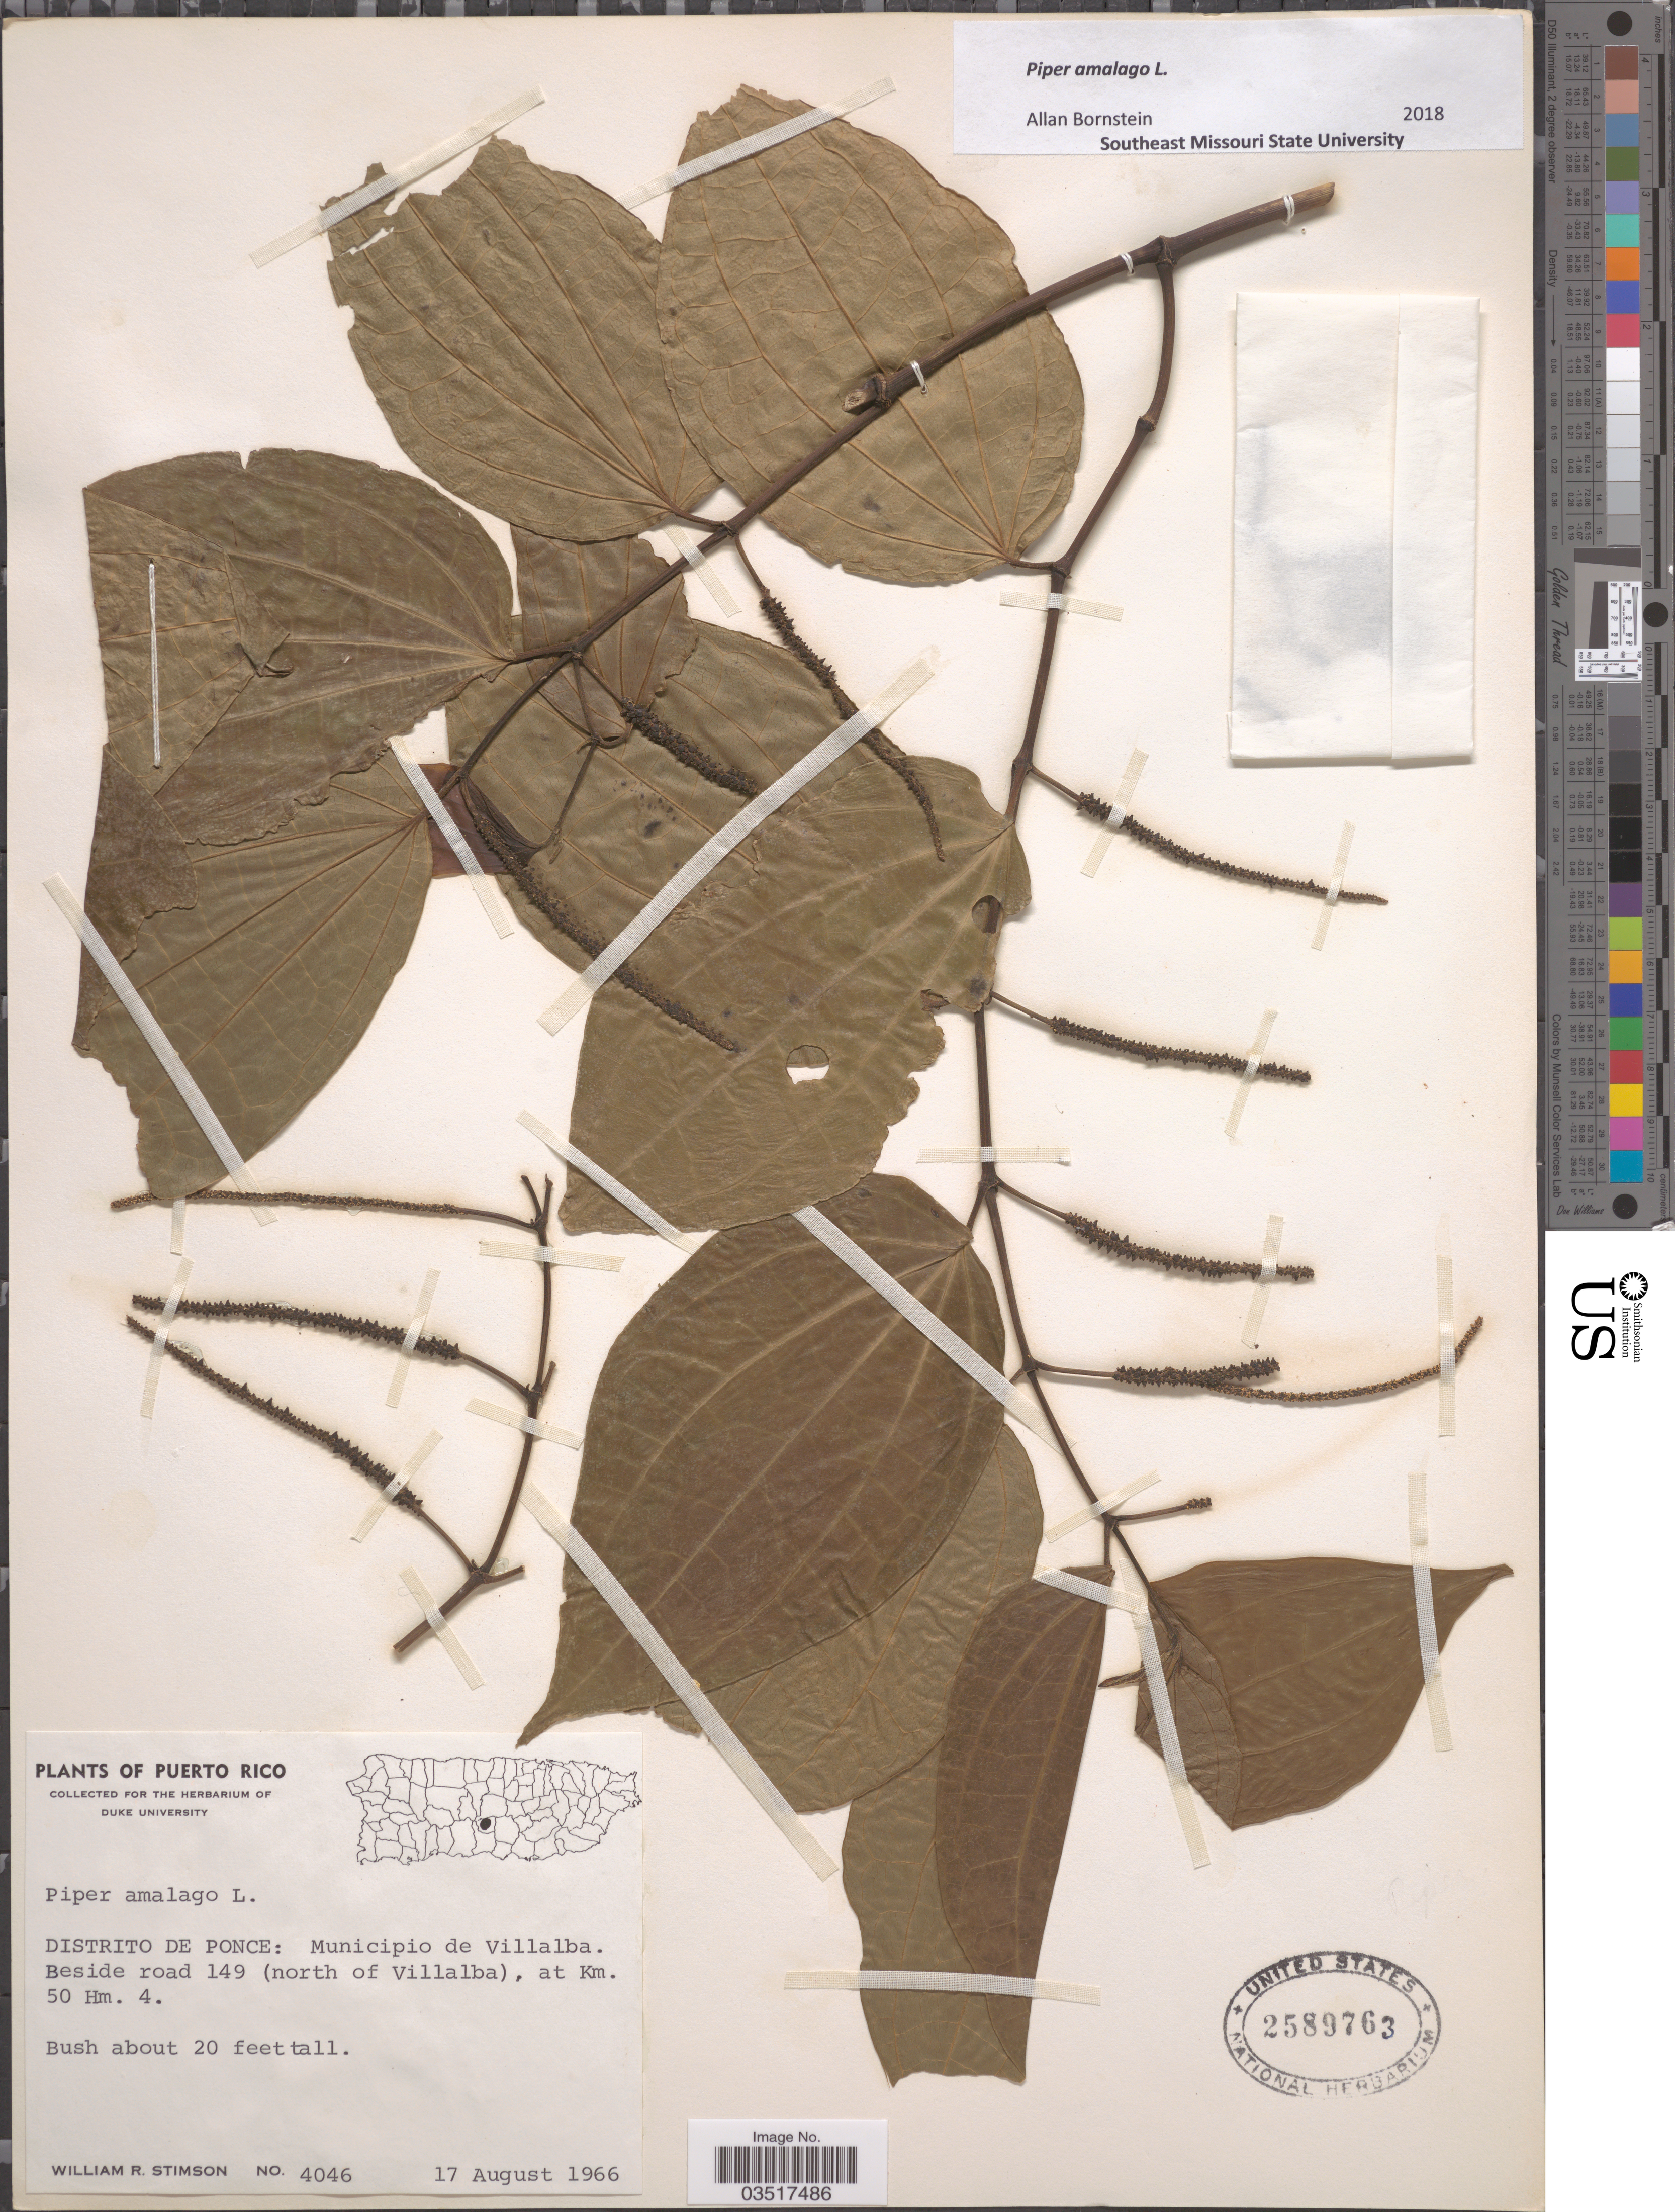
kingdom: Plantae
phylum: Tracheophyta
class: Magnoliopsida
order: Piperales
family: Piperaceae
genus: Piper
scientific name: Piper amalago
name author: L.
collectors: W. R. Stimson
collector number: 4046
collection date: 1966-08-17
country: Puerto Rico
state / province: Ponce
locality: Distrito De Ponce: Municipio de Villalba. Beside road 149 ( north of Villalba), at Km. 50 Hm. 4.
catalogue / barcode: US 2589763